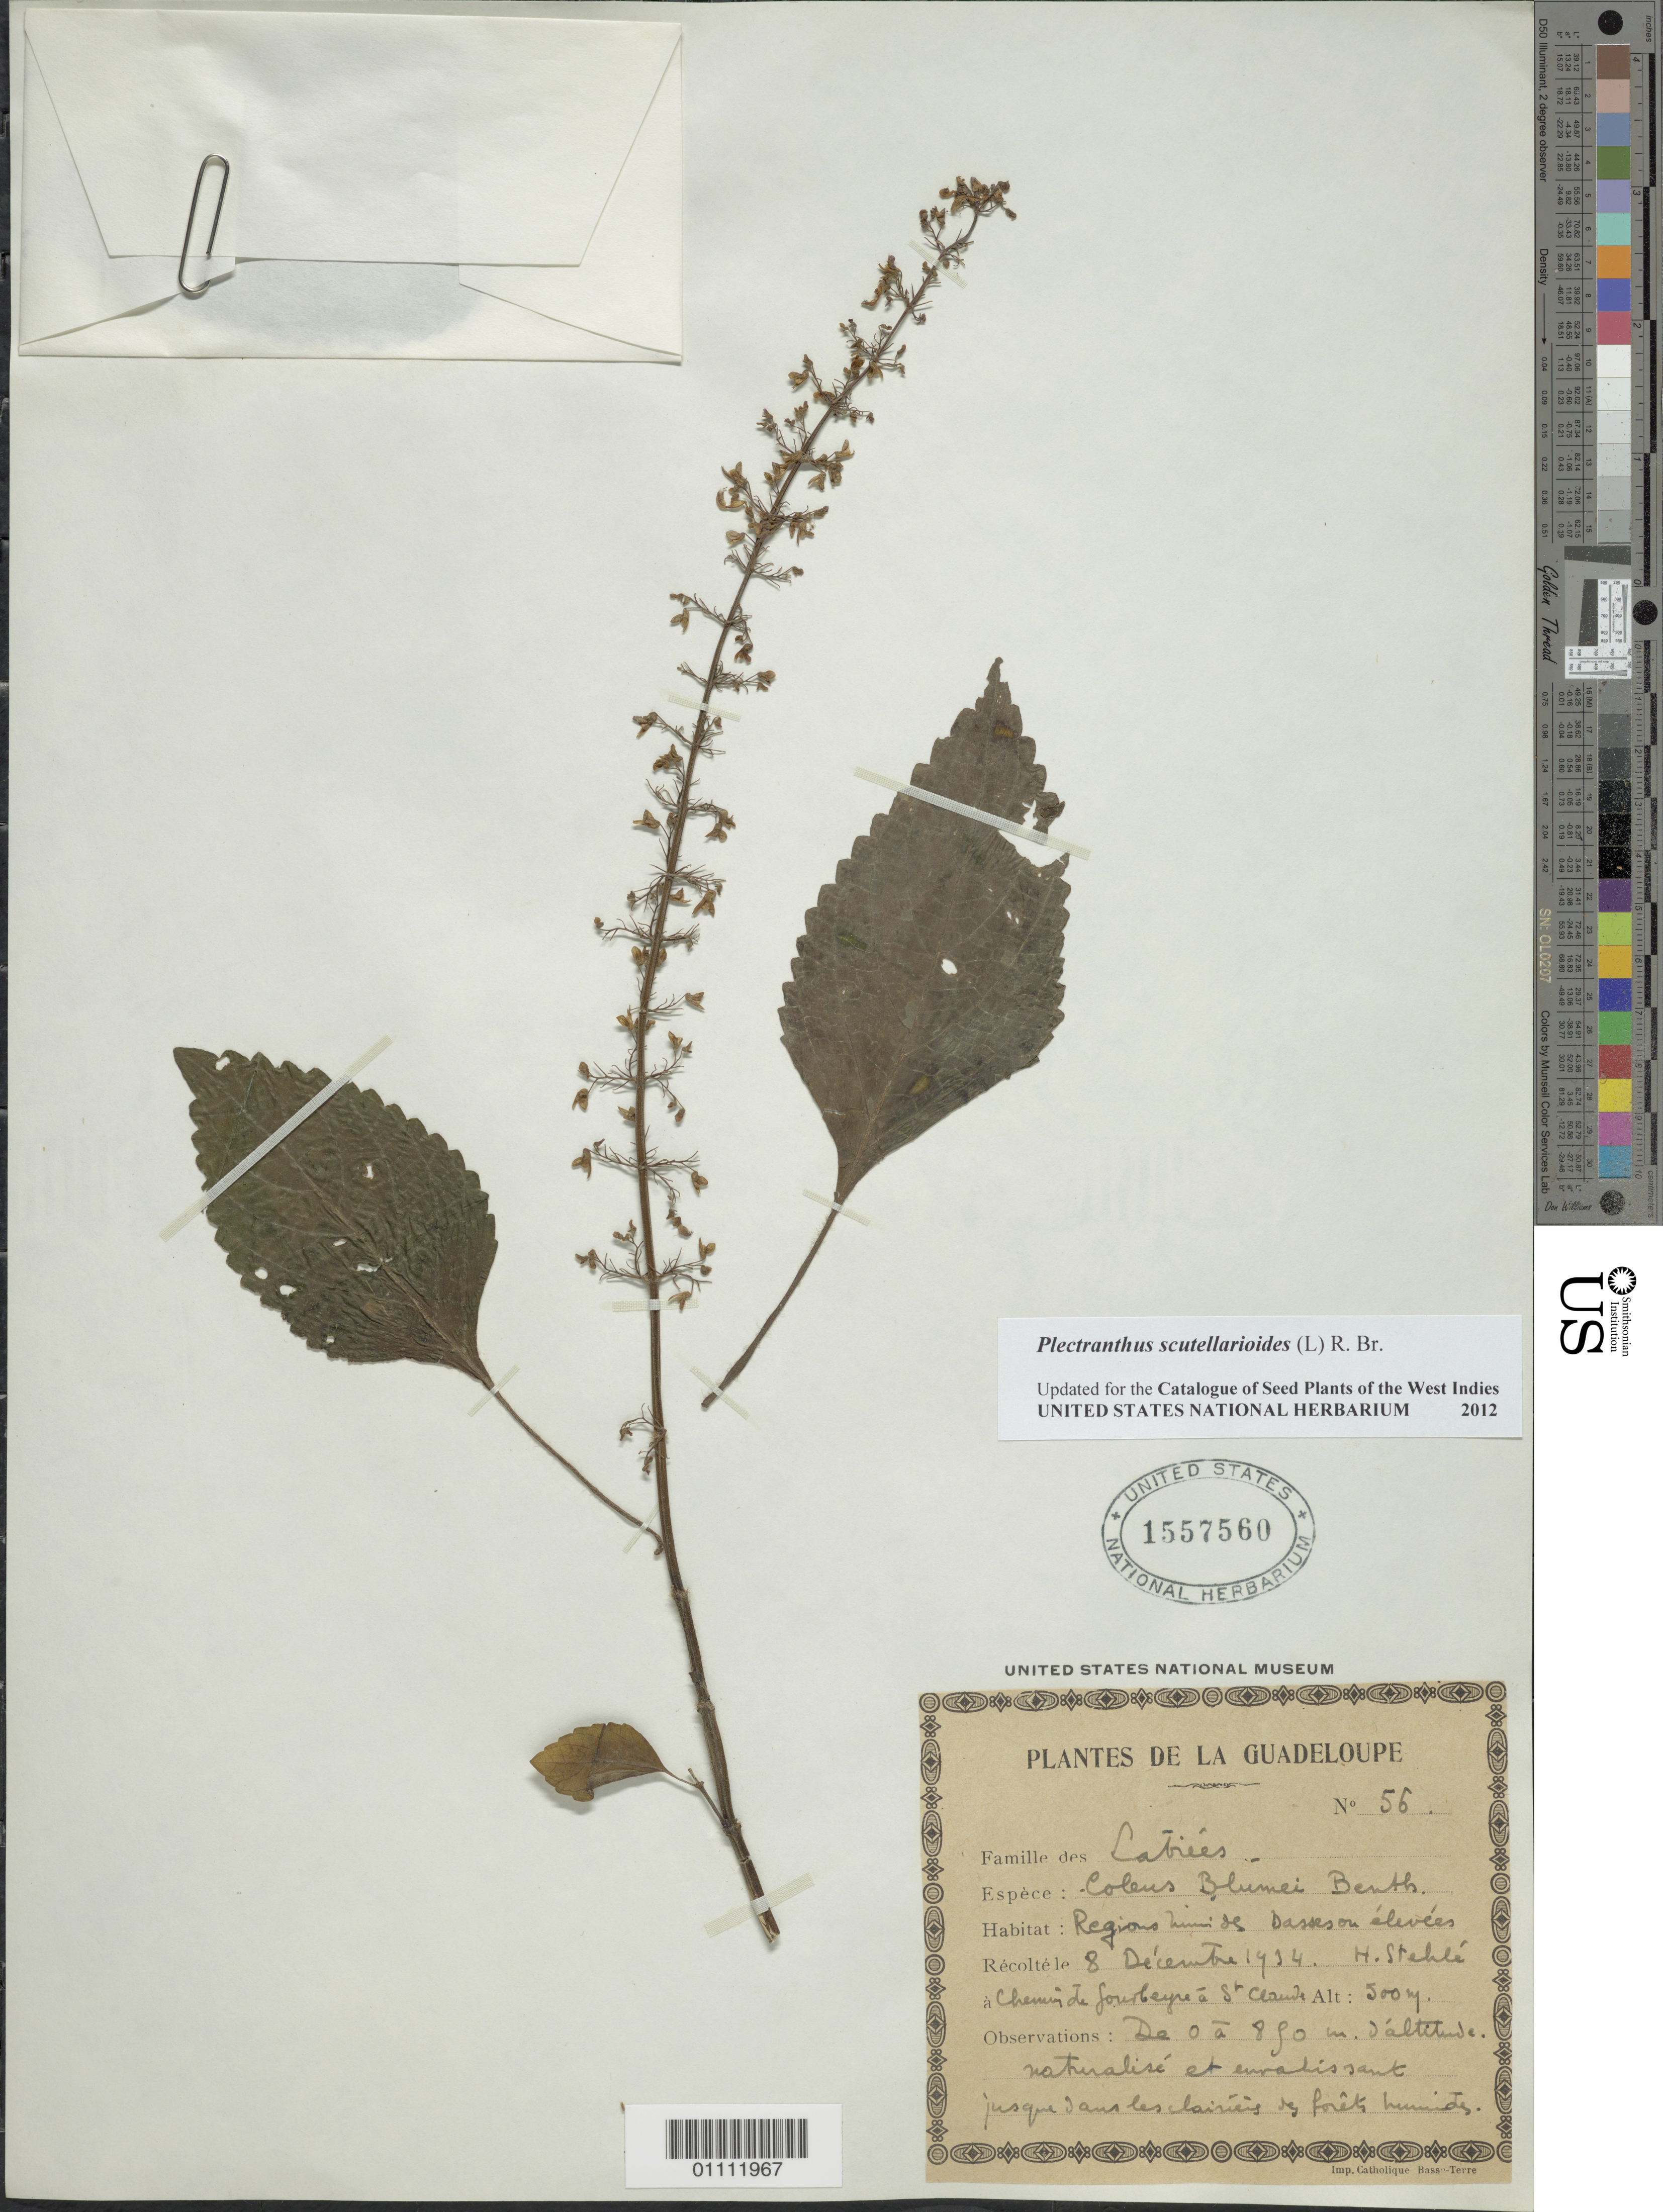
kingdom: Plantae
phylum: Tracheophyta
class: Magnoliopsida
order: Lamiales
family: Lamiaceae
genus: Plectranthus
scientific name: Plectranthus scutellarioides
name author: (L.) R. Br.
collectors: H. Stehlé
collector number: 56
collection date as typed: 08 Dec 1934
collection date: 1934-12-08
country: Guadeloupe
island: Basse Terre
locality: Staint-Claude, Chemin de Gourbeyre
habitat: Regions humides, basses ou élevées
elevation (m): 500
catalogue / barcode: US 1557560